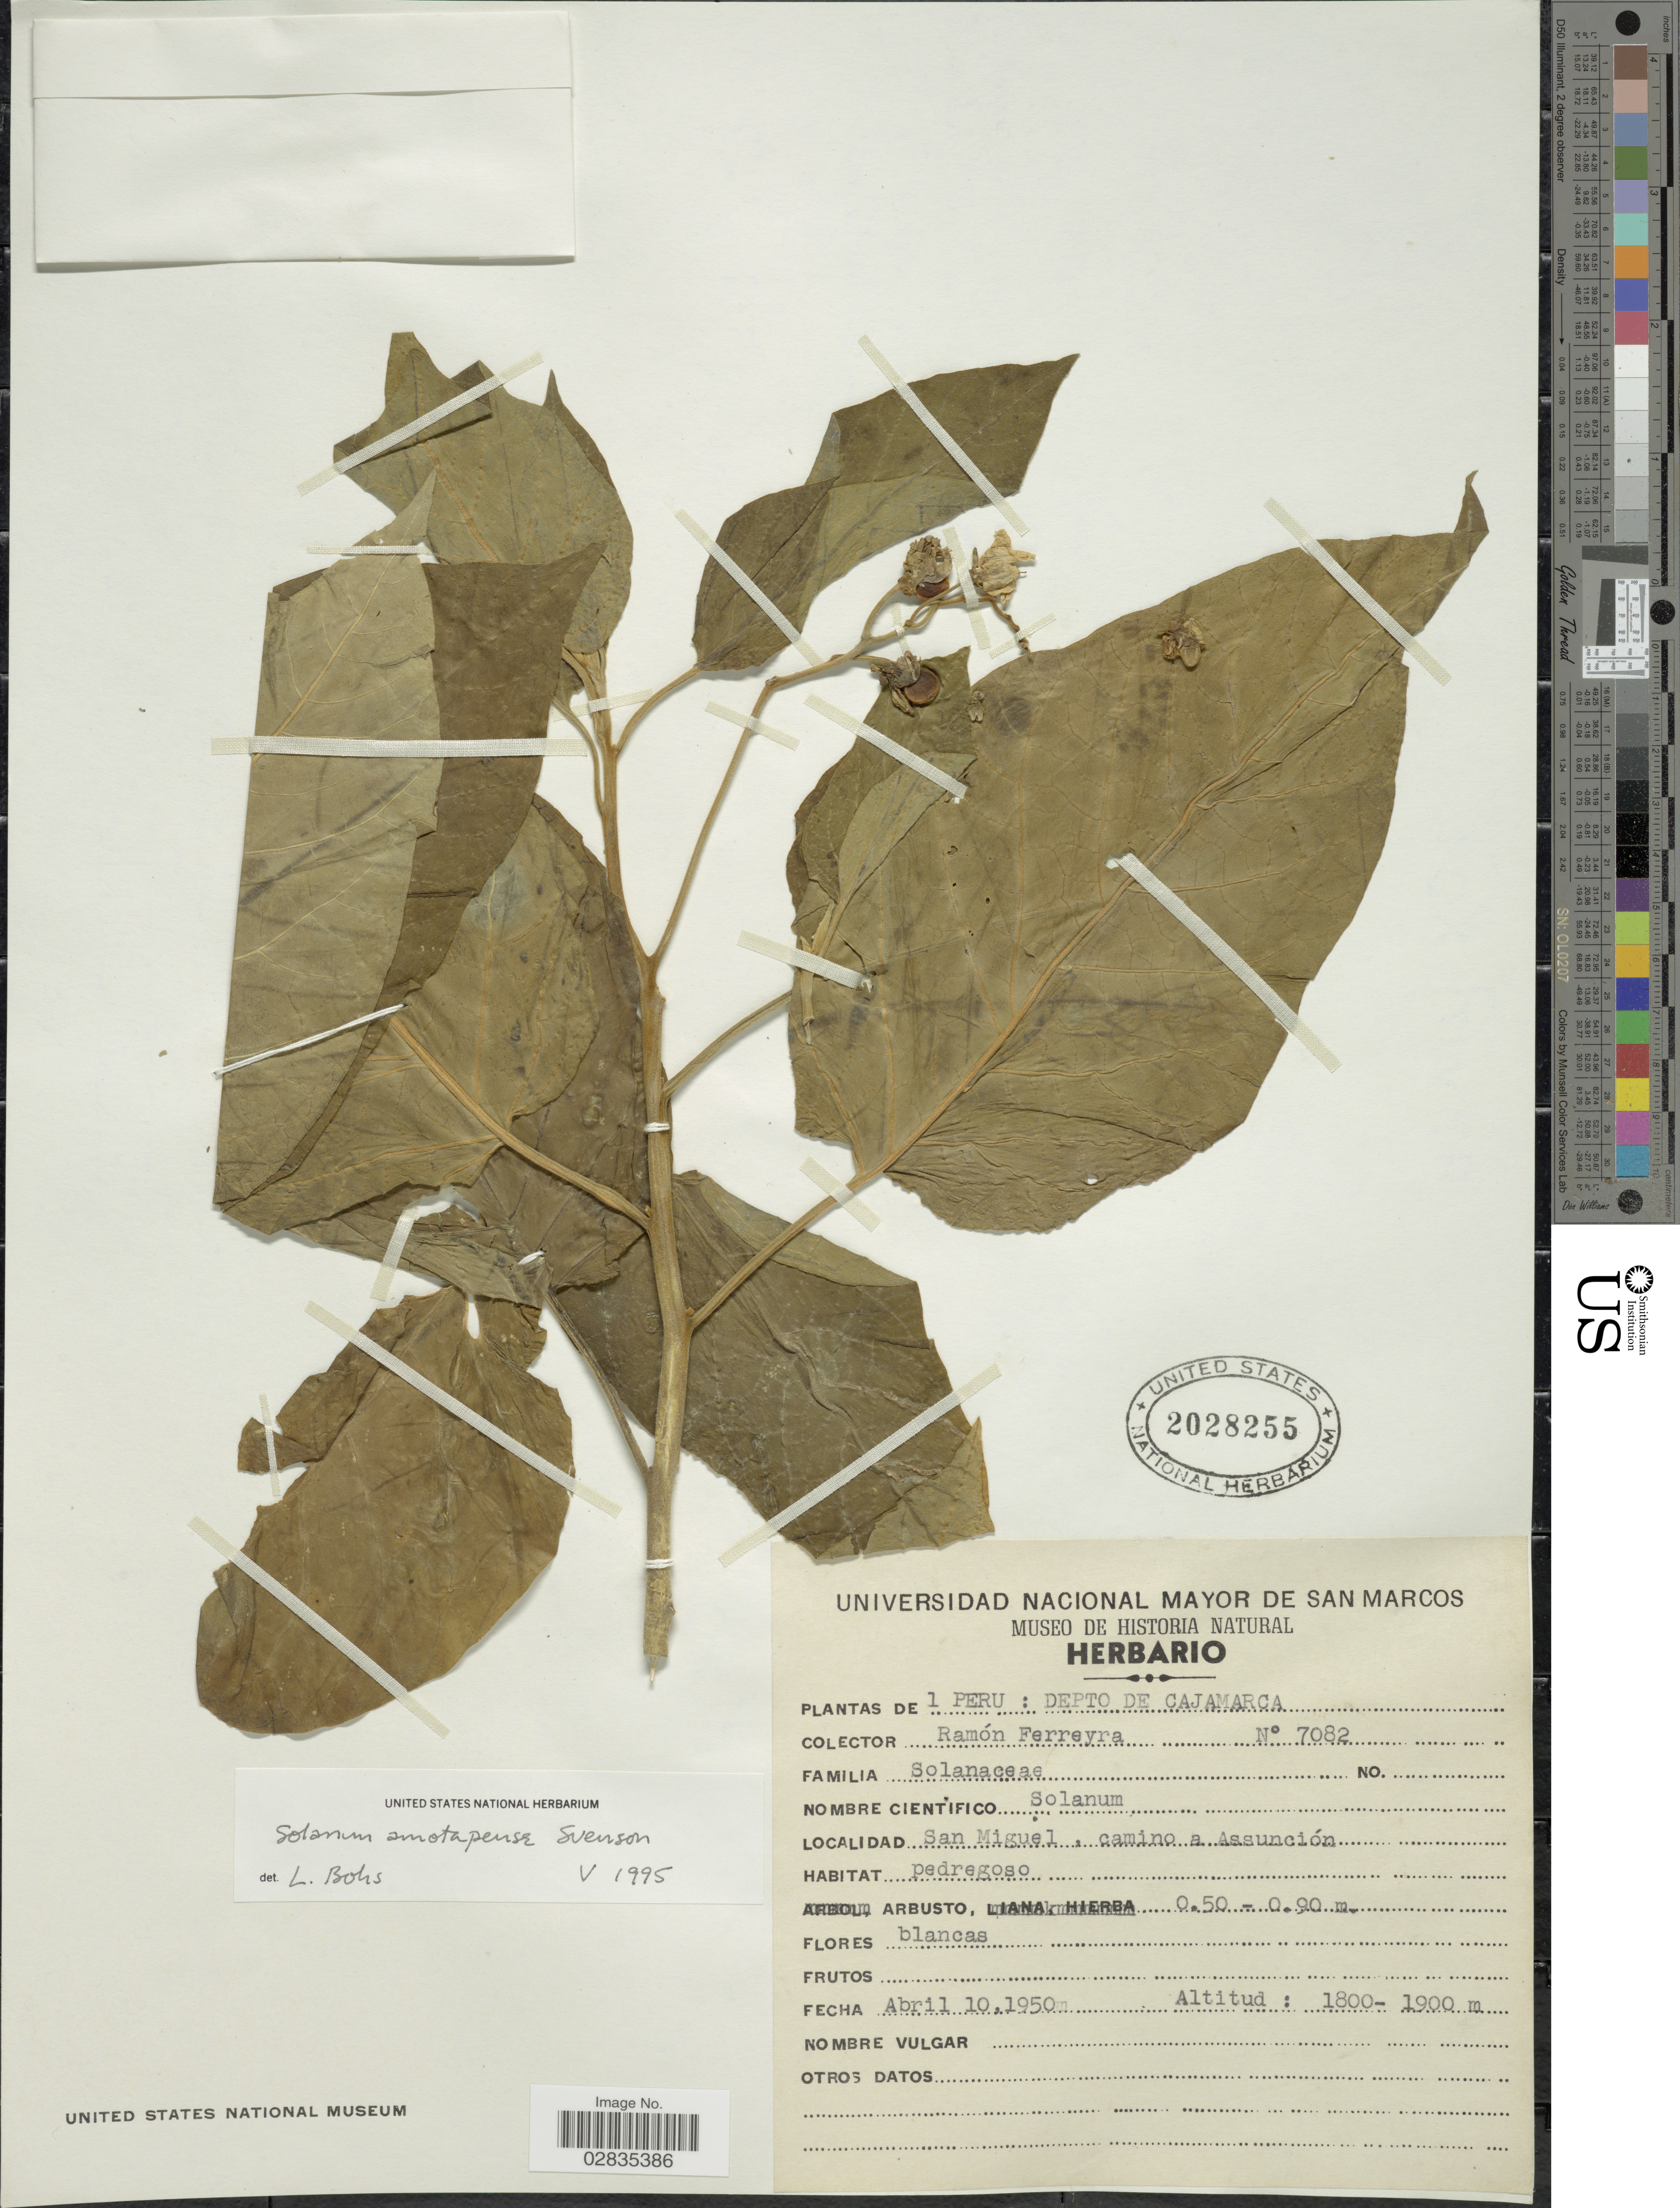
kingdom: Plantae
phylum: Tracheophyta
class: Magnoliopsida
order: Solanales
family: Solanaceae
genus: Solanum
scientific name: Solanum amotapense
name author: Svenson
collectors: R. A. Ferreyra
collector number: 7082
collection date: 1950-04-10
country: Peru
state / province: Cajamarca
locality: Depto de Cajamarca. San Miguel, camino a Assunción.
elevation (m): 1800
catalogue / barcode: US 2028255